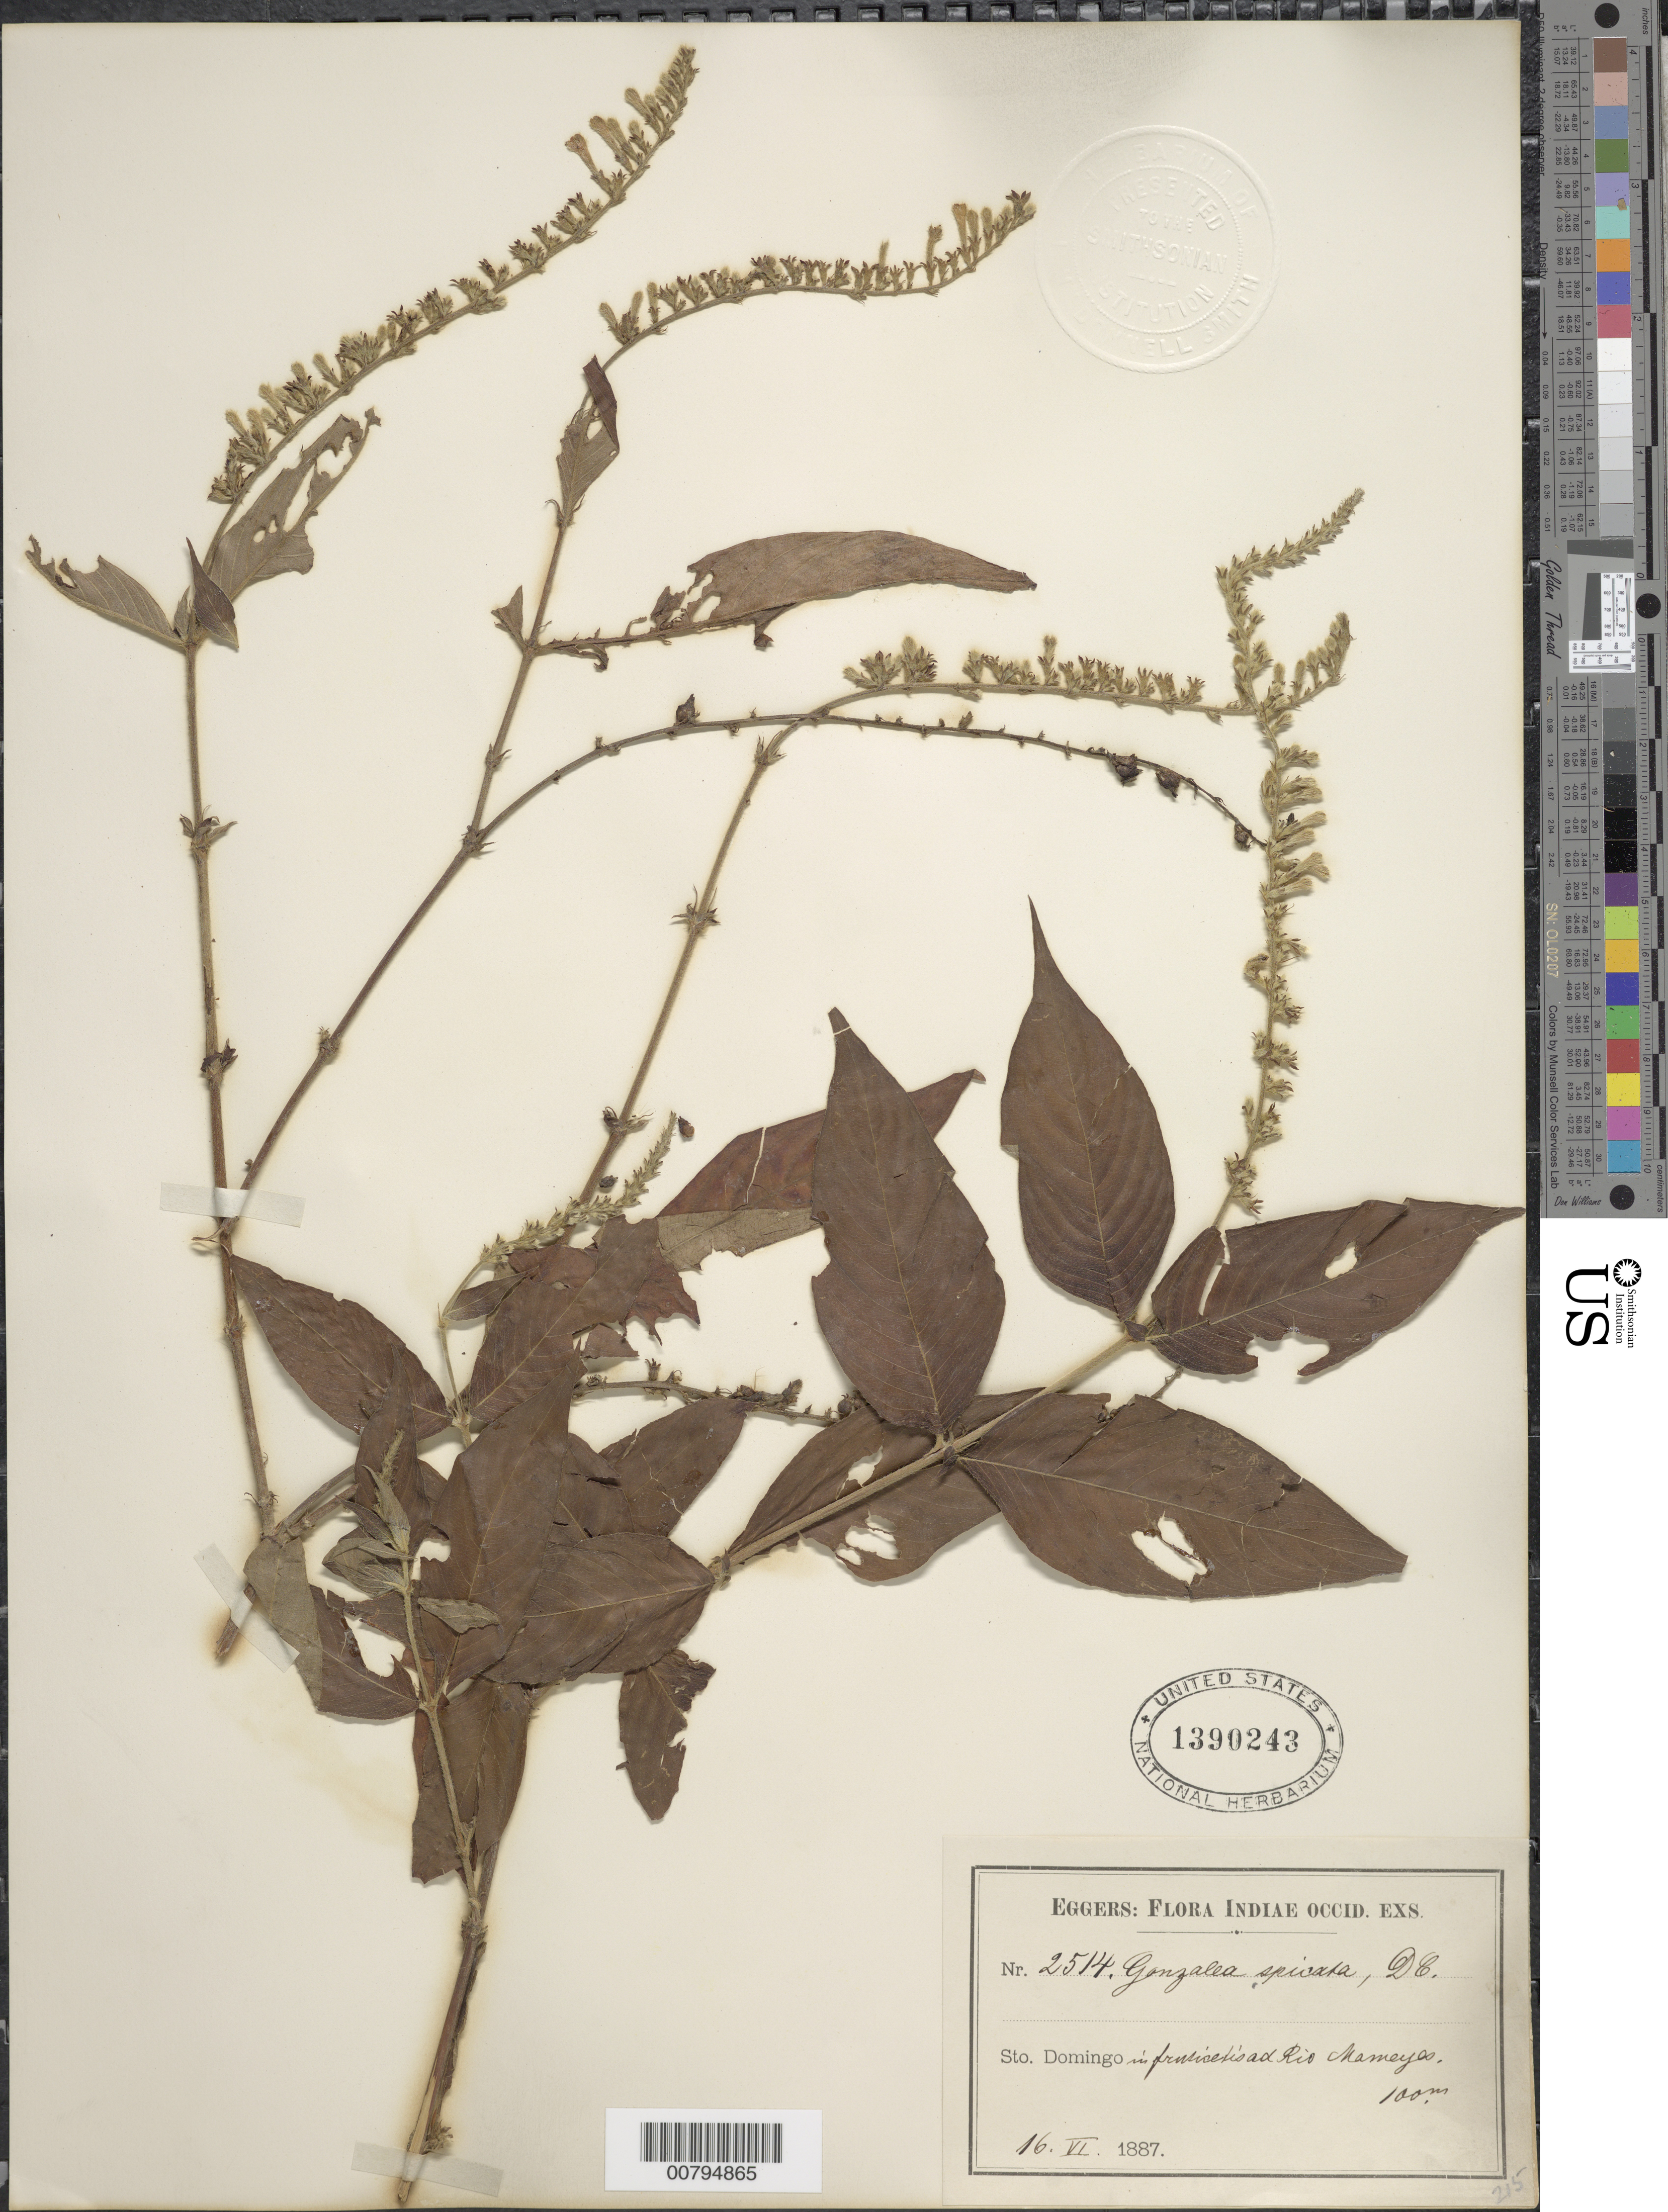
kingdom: Plantae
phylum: Tracheophyta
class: Magnoliopsida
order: Gentianales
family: Rubiaceae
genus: Gonzalagunia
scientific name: Gonzalagunia hirsuta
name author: Schum.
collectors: H. F. A. von Eggers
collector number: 2514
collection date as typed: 16 Jun 1887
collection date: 1887-06-16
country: Dominican Republic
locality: Sto. Domingo: Ad Rio Mameyes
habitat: In frusicetis ad rio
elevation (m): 100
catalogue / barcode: US 1390243